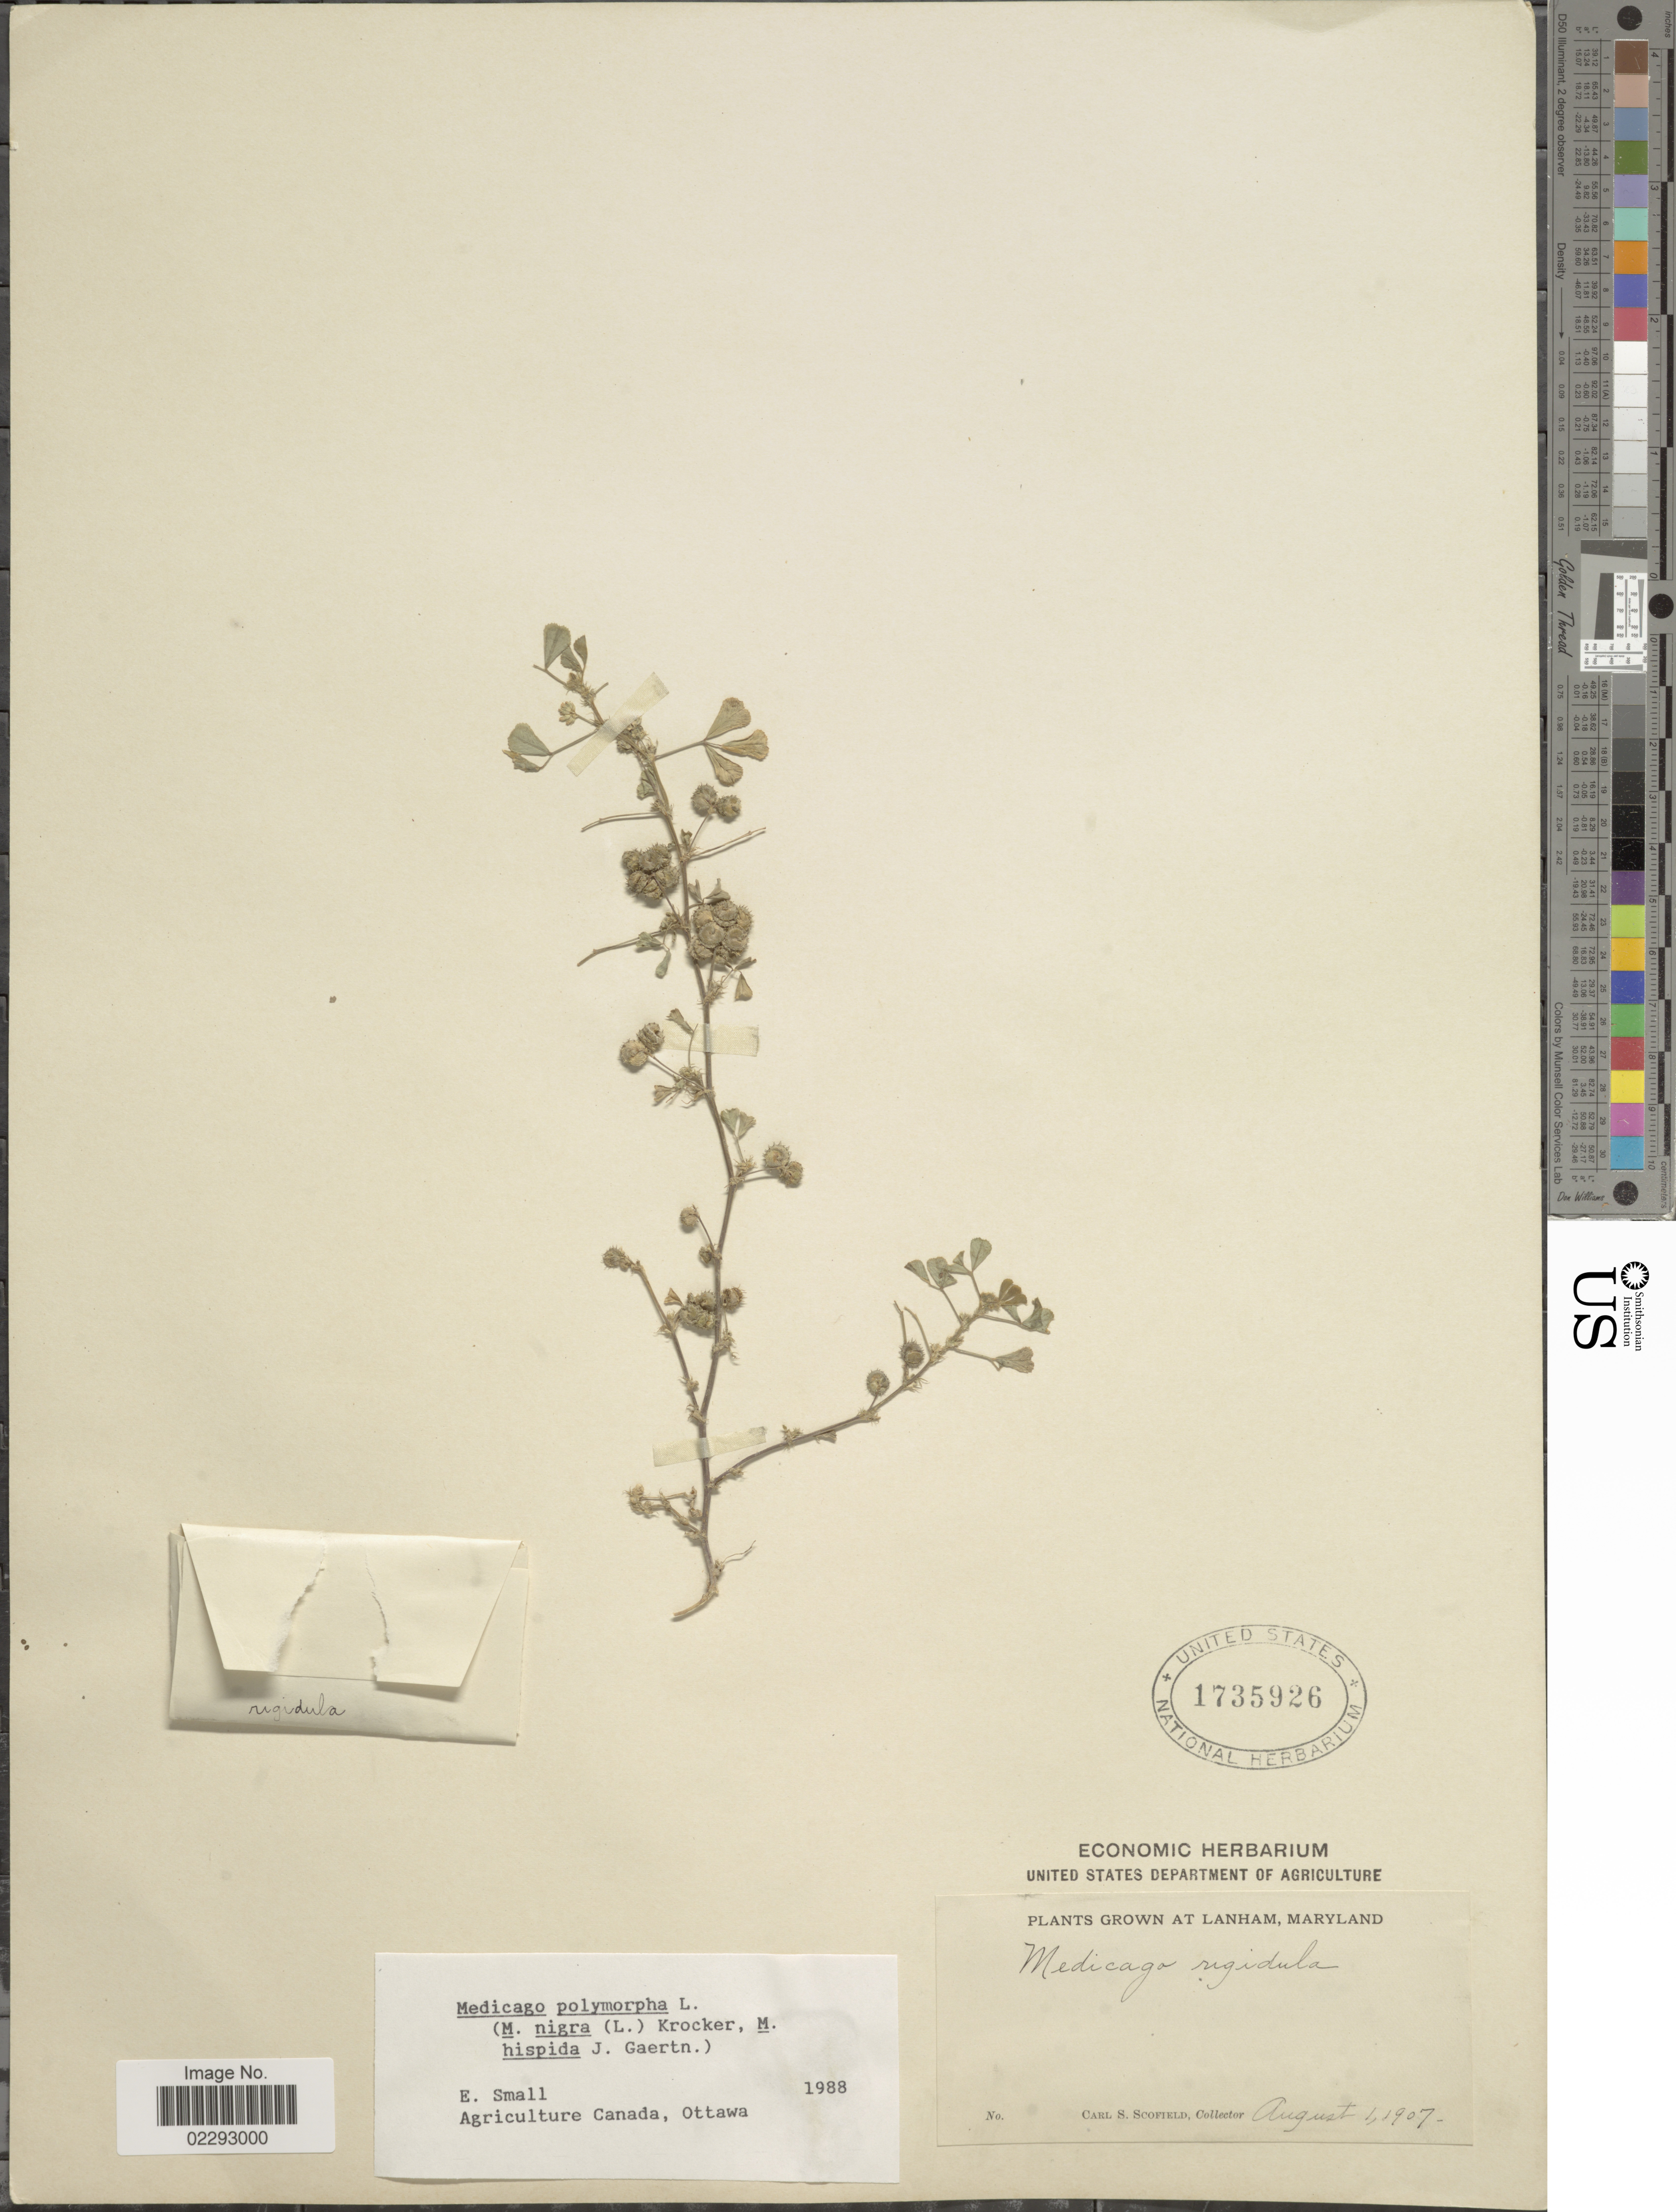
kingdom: Plantae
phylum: Tracheophyta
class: Magnoliopsida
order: Fabales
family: Fabaceae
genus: Medicago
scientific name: Medicago polymorpha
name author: L.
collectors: C. Scofield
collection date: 1907-08-01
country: United States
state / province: Maryland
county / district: Prince George's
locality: Lanham, Maryland.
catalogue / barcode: US 1735926